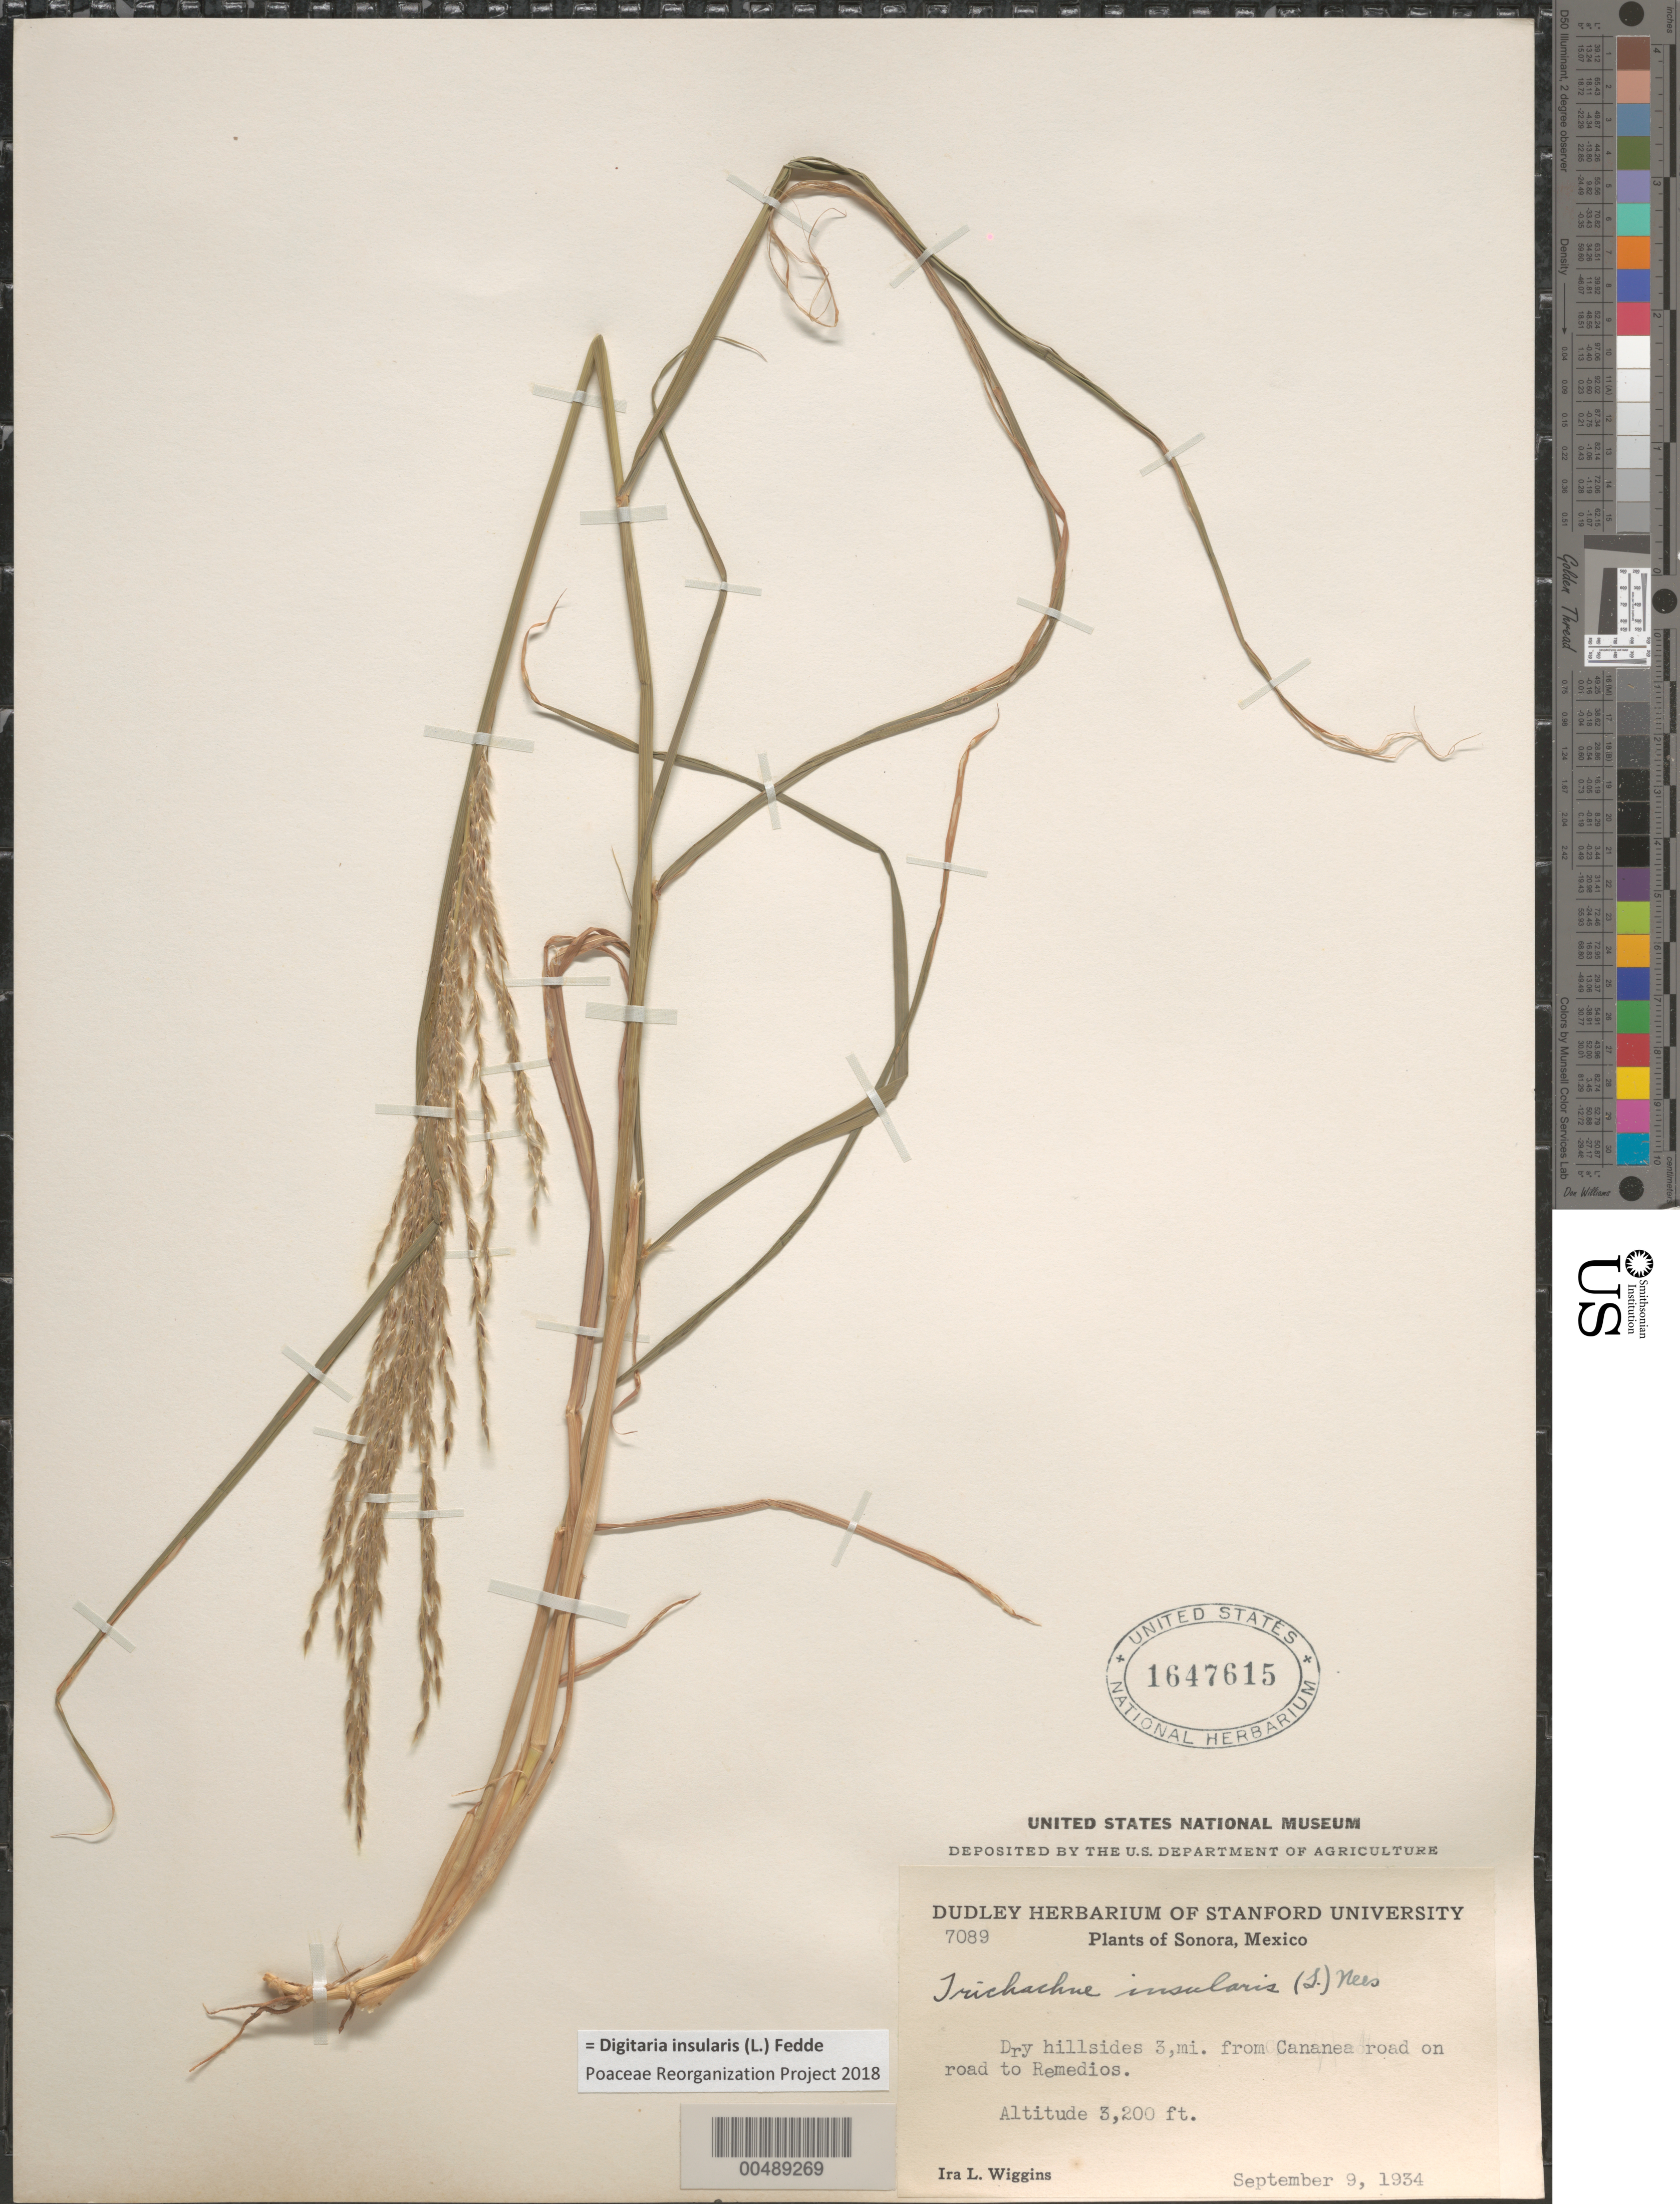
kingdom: Plantae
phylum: Tracheophyta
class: Liliopsida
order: Poales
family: Poaceae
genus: Digitaria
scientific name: Digitaria insularis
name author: (L.) Fedde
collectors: I. L. Wiggins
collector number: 7089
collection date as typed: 9 Sep 1934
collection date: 1934-09-09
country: Mexico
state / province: Sonora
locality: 3 mi from Cananea Rd on road to Remedios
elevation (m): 975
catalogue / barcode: US 1647615